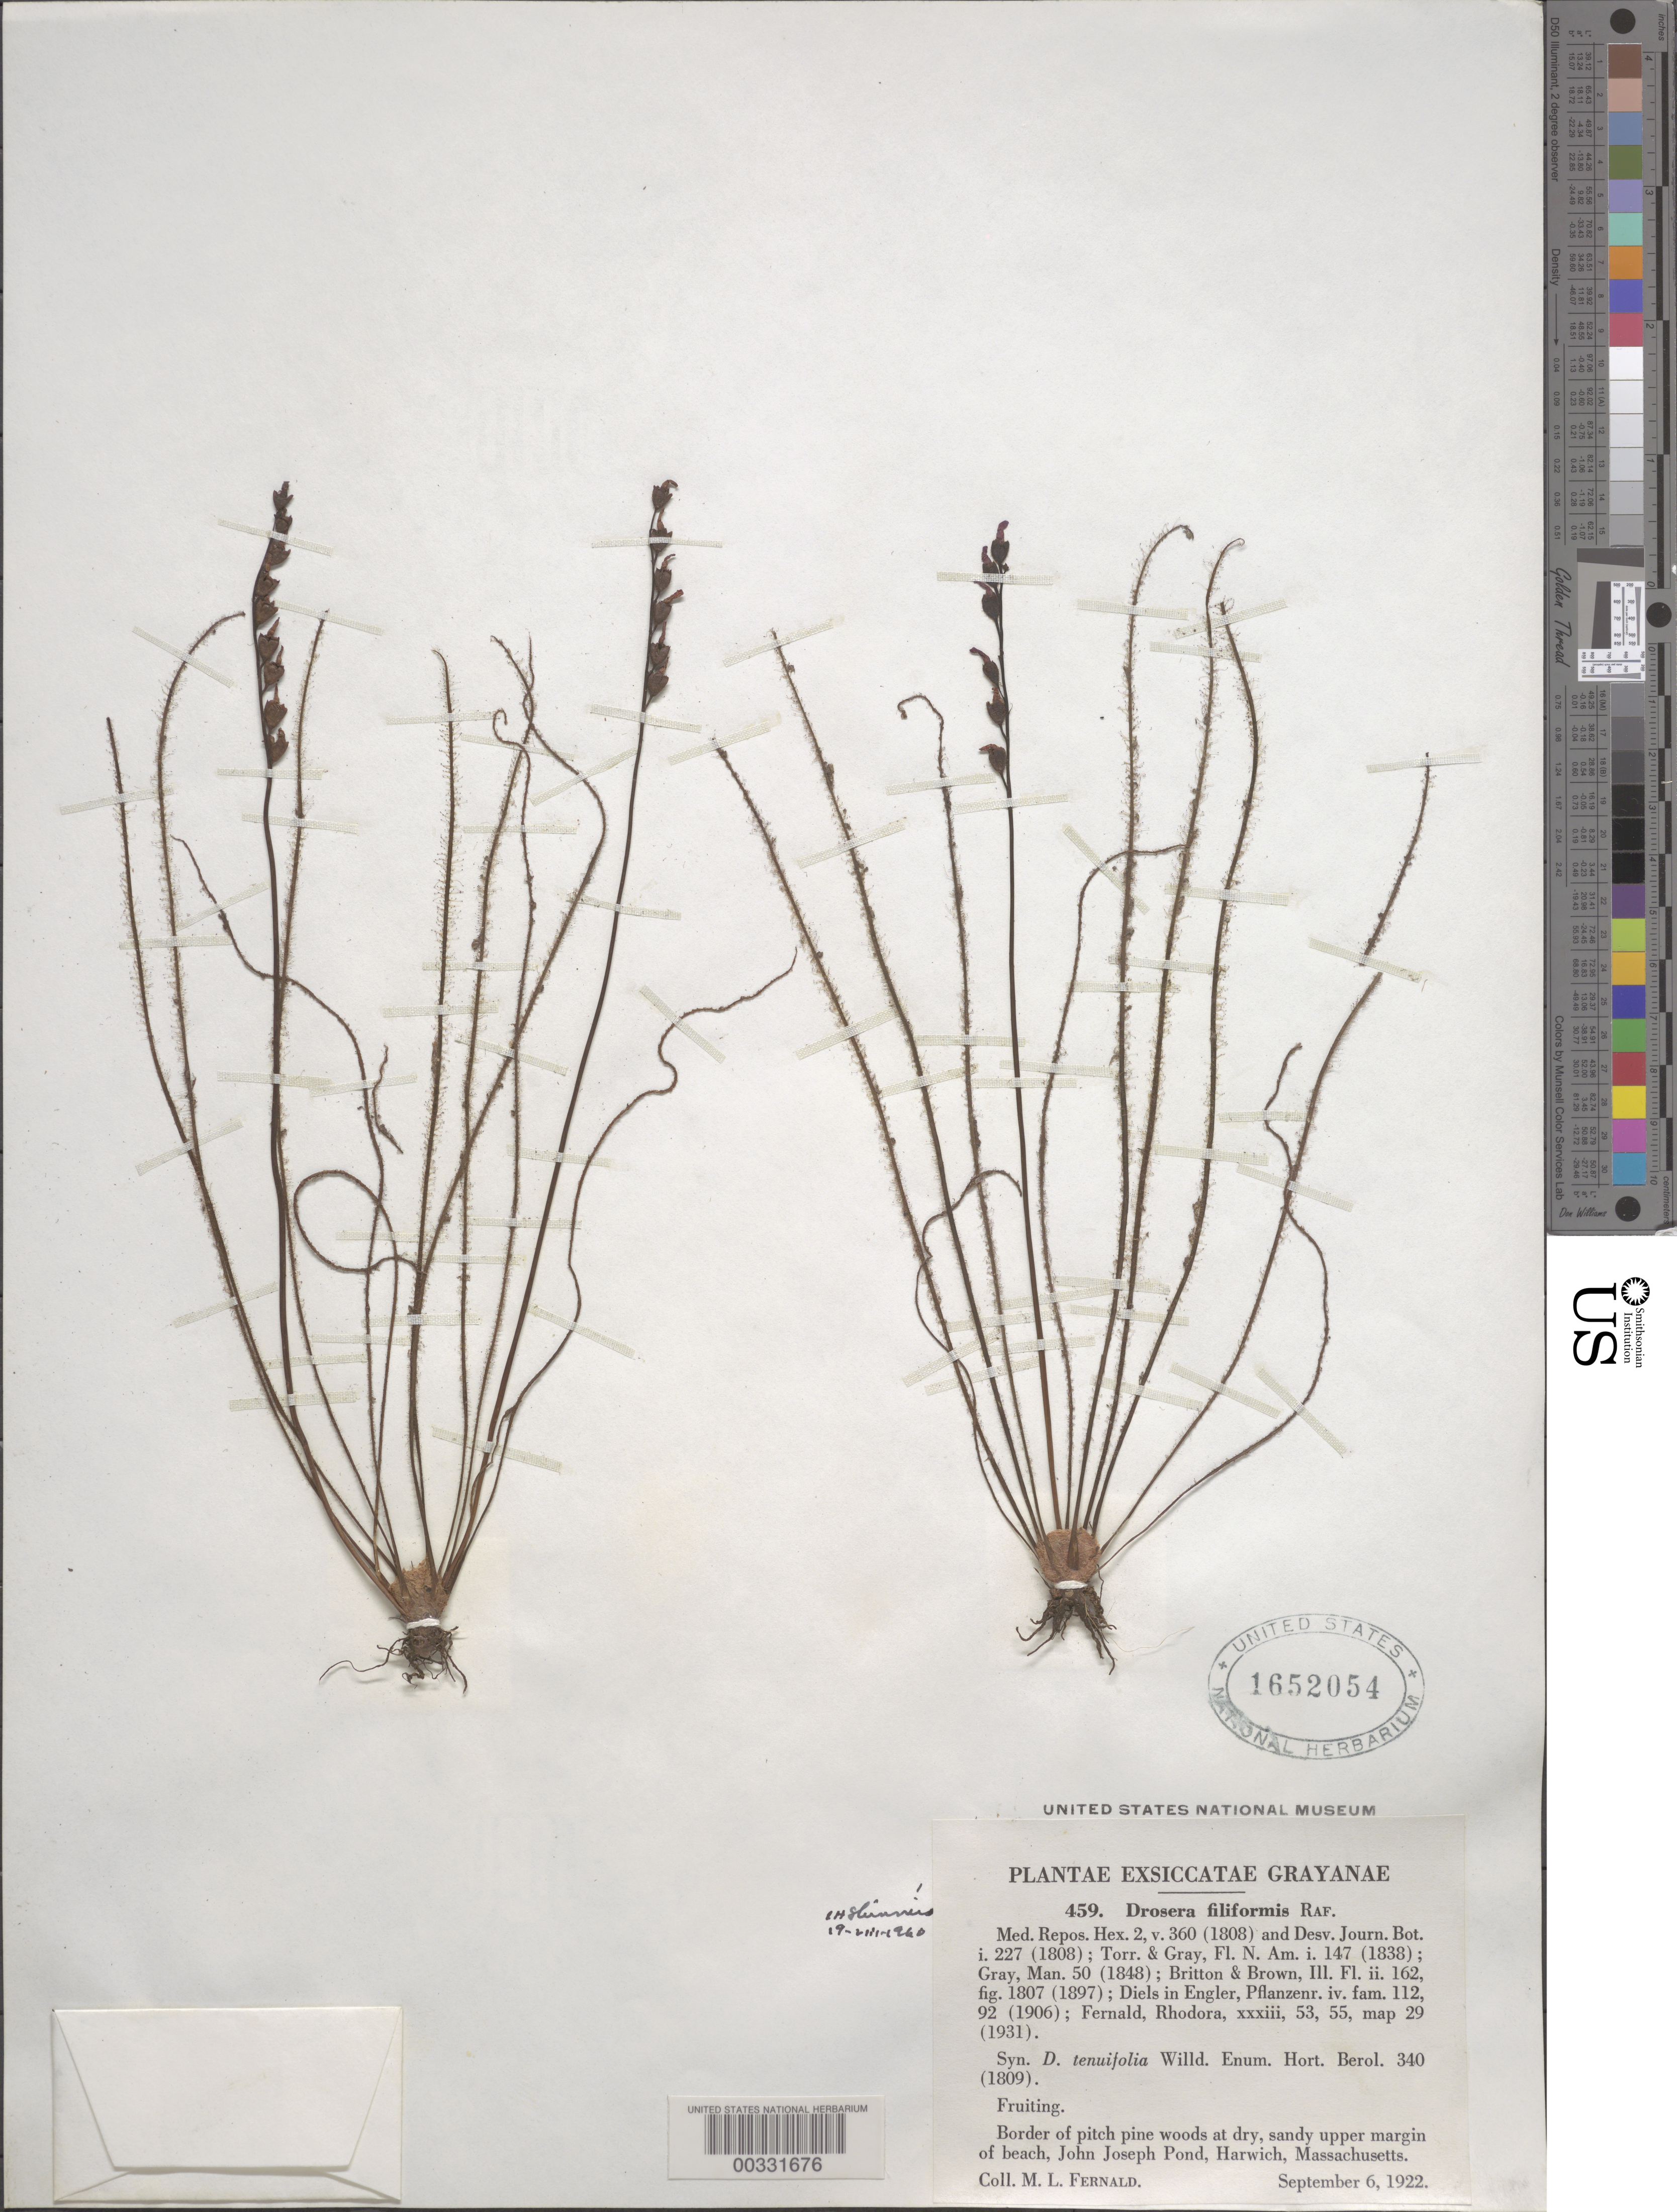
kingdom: Plantae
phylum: Tracheophyta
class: Magnoliopsida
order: Caryophyllales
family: Droseraceae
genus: Drosera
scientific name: Drosera filiformis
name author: Raf.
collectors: M. L. Fernald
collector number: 459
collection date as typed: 06 Sep 1922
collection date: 1922-09-06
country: United States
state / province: Massachusetts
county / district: Barnstable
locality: Harwich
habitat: Border of pitch pine woods at dry, sandy upper margin of beach, j.j. pond.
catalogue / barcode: US 1652054